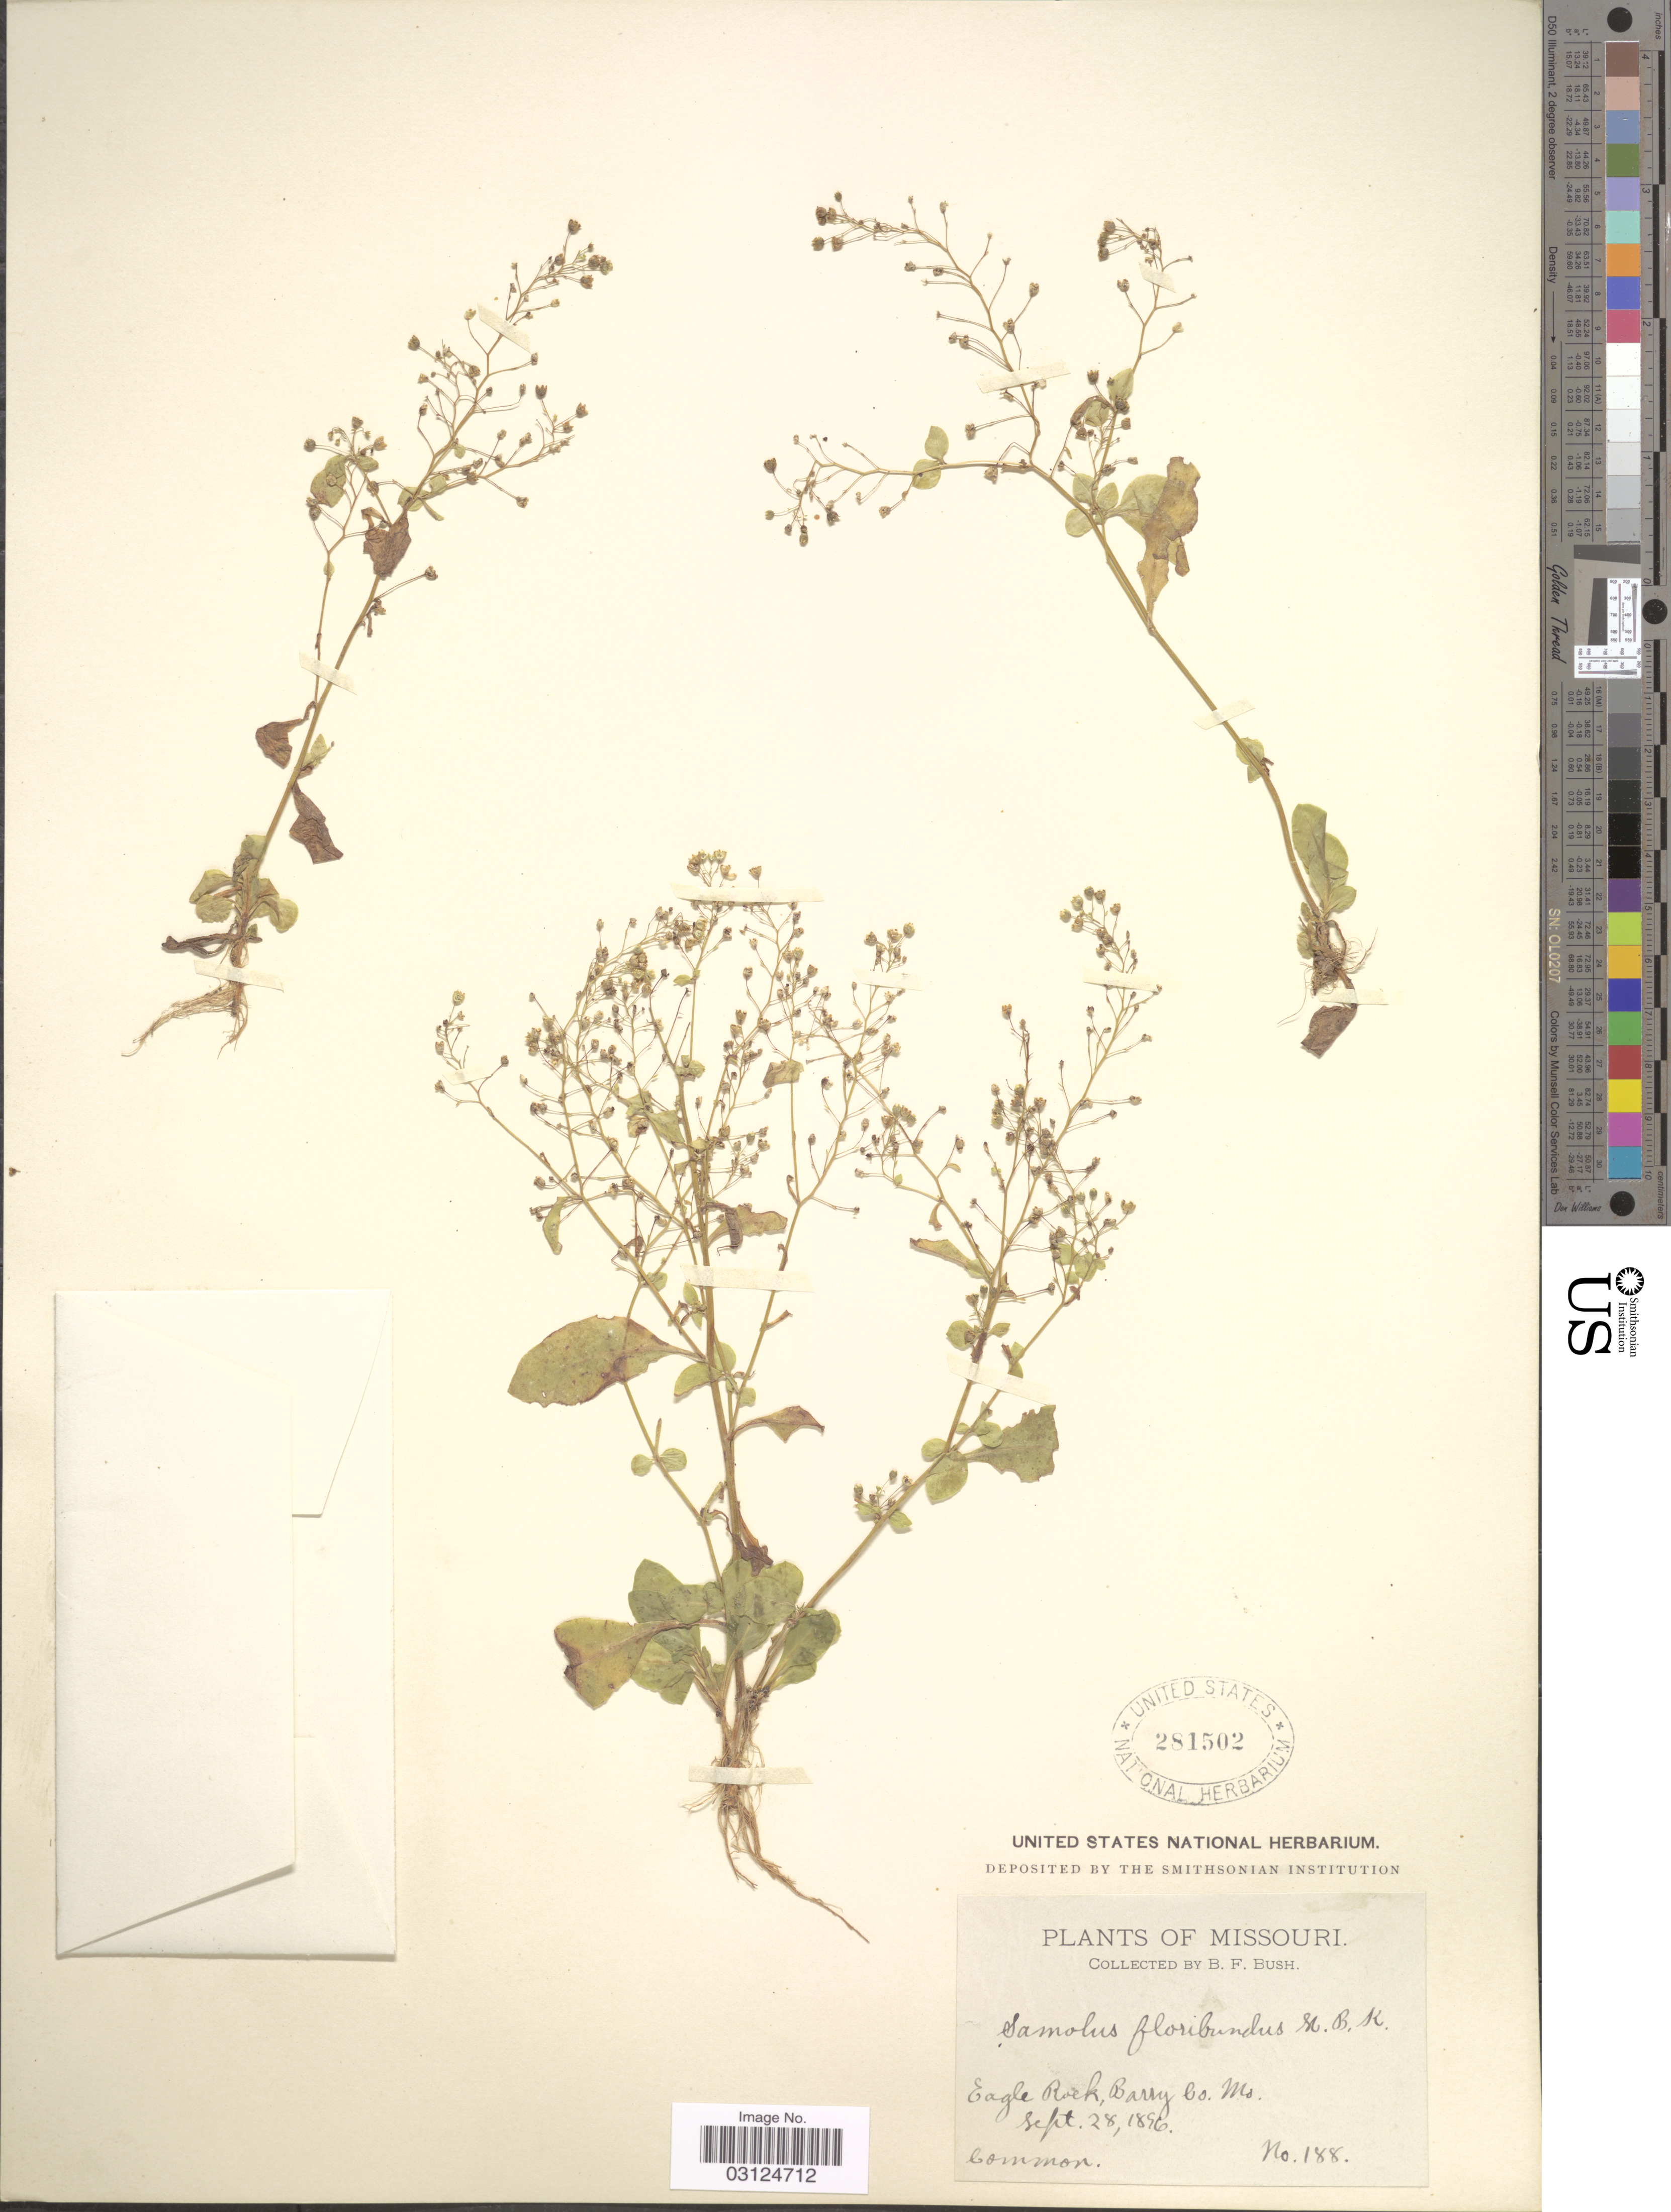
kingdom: Plantae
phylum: Tracheophyta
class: Magnoliopsida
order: Ericales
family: Primulaceae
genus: Samolus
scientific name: Samolus parviflorus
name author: Raf.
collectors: B. F. Bush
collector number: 188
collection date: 1896-09-28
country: United States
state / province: Missouri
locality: Eagle Rock, Barry Co.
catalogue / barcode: US 281502